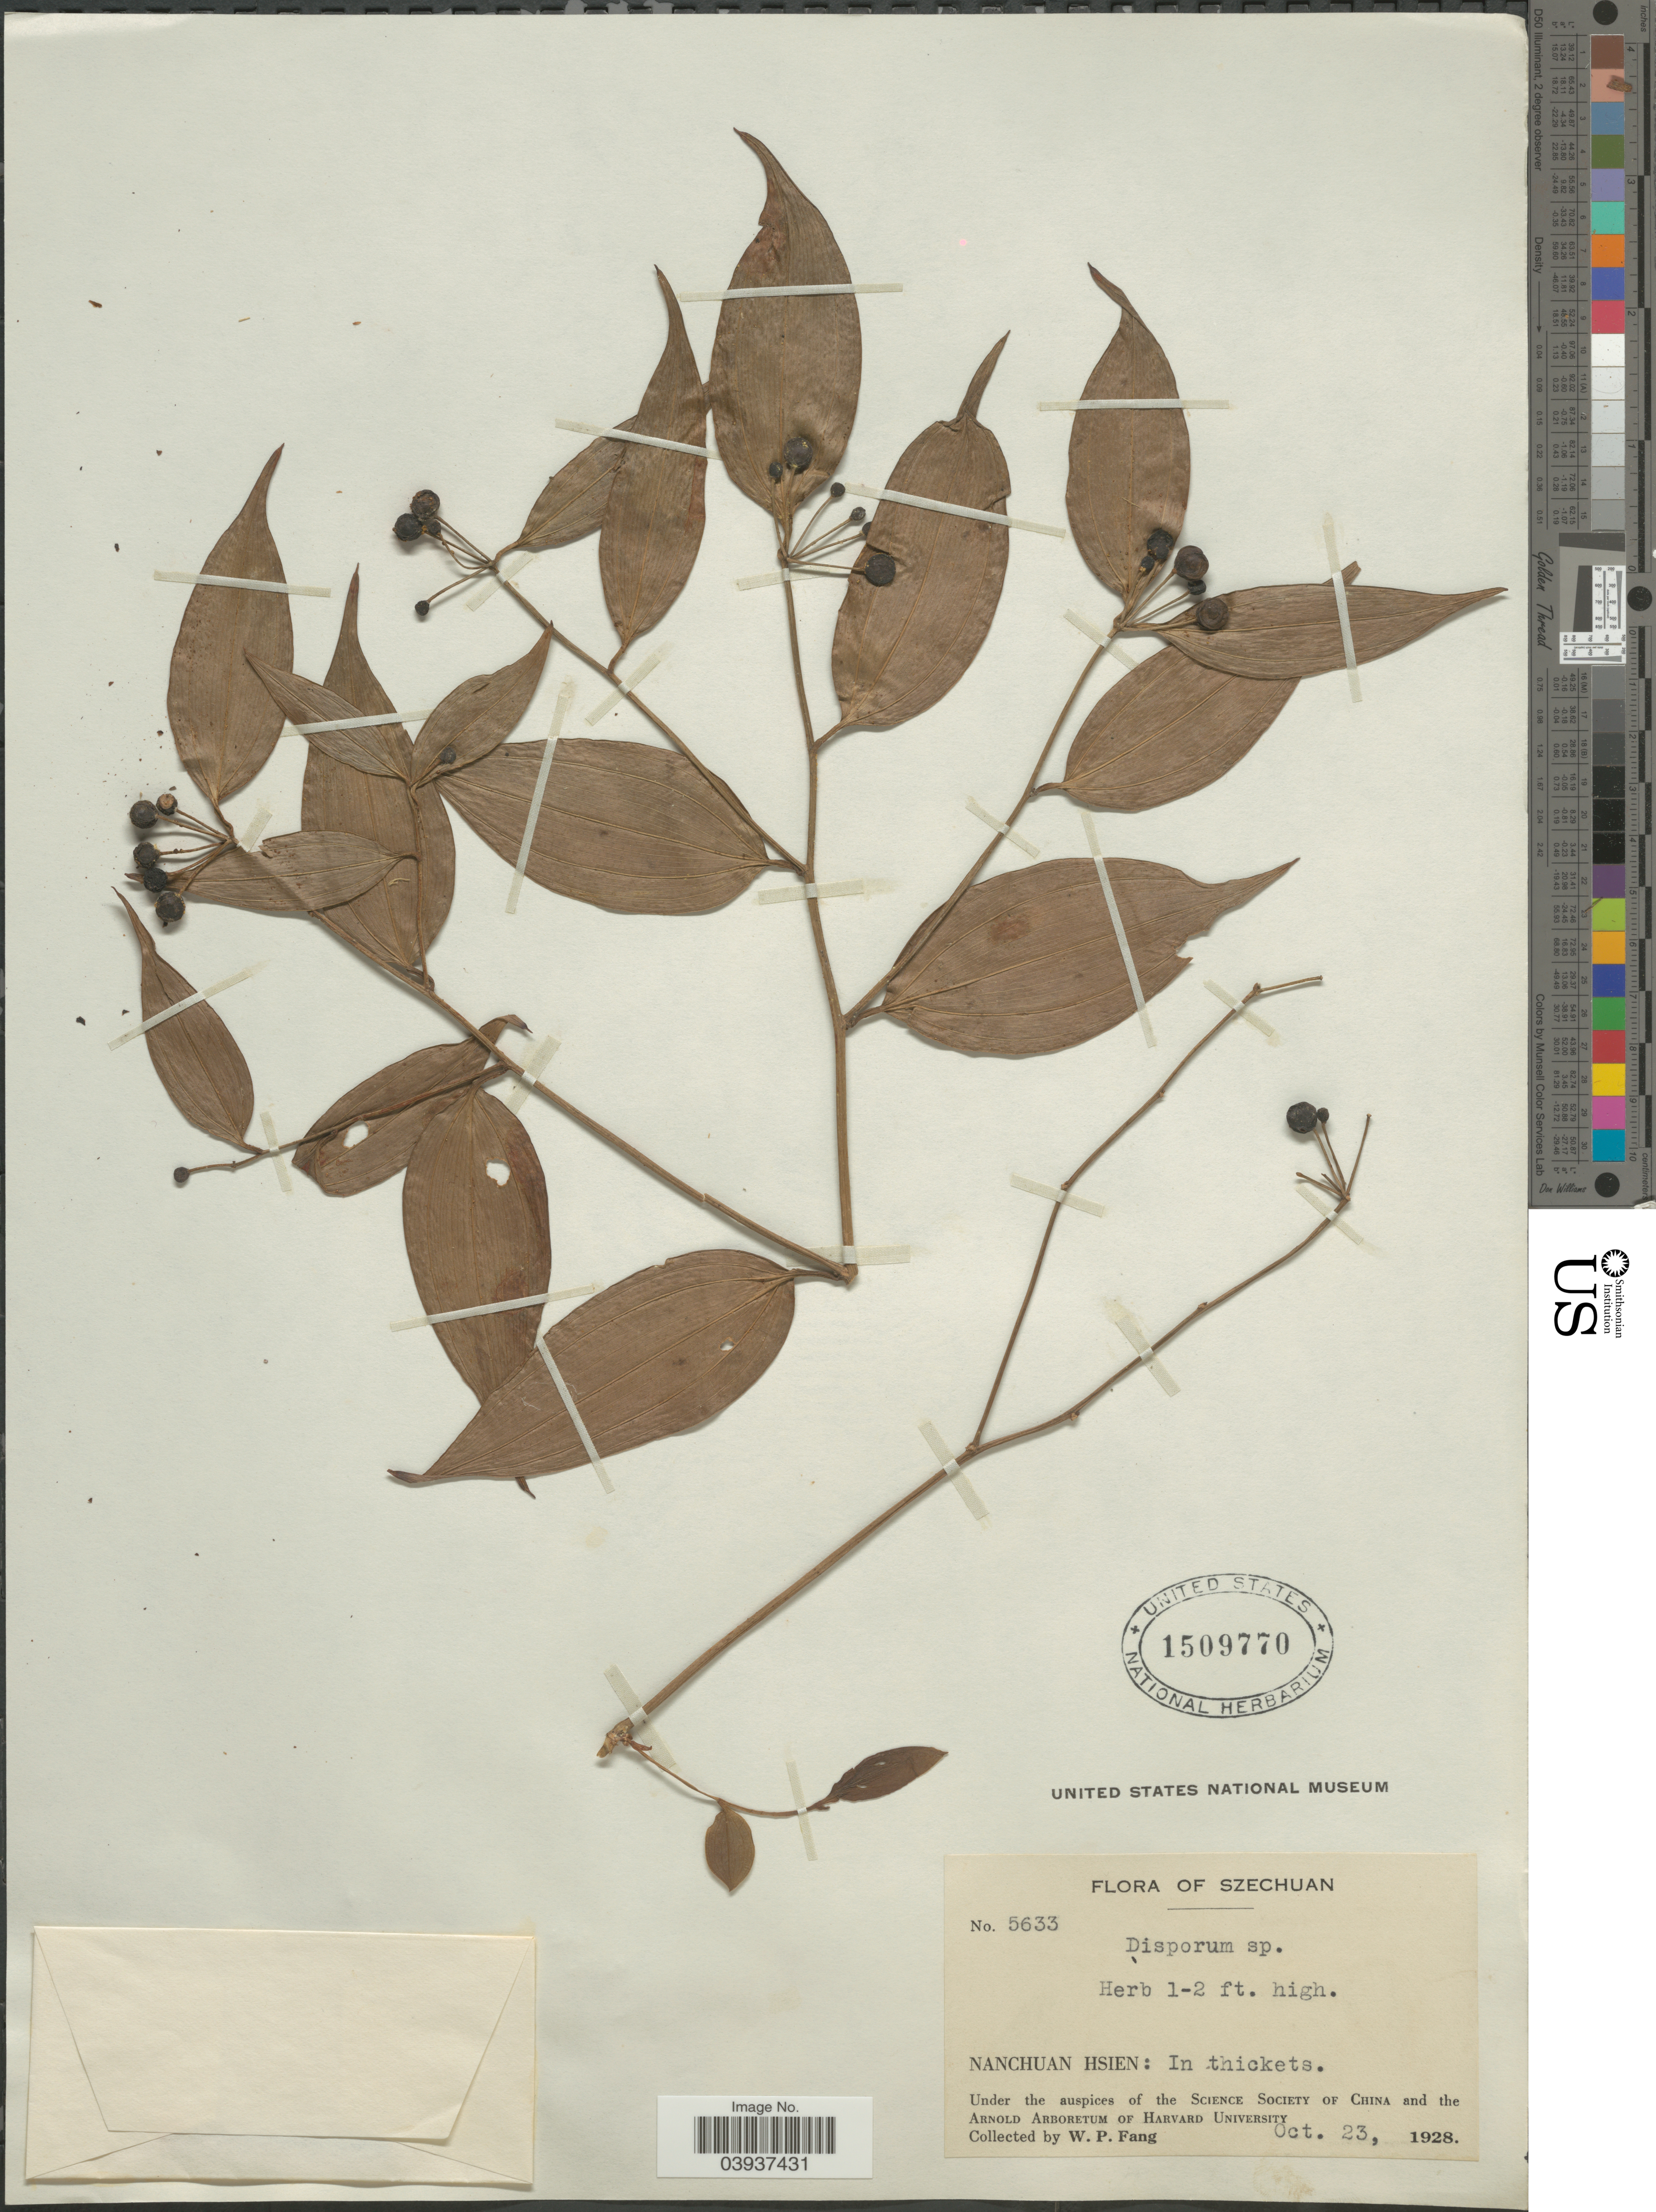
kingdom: Plantae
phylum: Tracheophyta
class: Liliopsida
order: Liliales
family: Colchicaceae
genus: Disporum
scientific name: Disporum sp.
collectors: W. P. Fang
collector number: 5633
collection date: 1928-10-23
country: China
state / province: Sichuan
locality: Szechuan. Nanchuan Hsien: In thickets.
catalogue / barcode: US 1509770